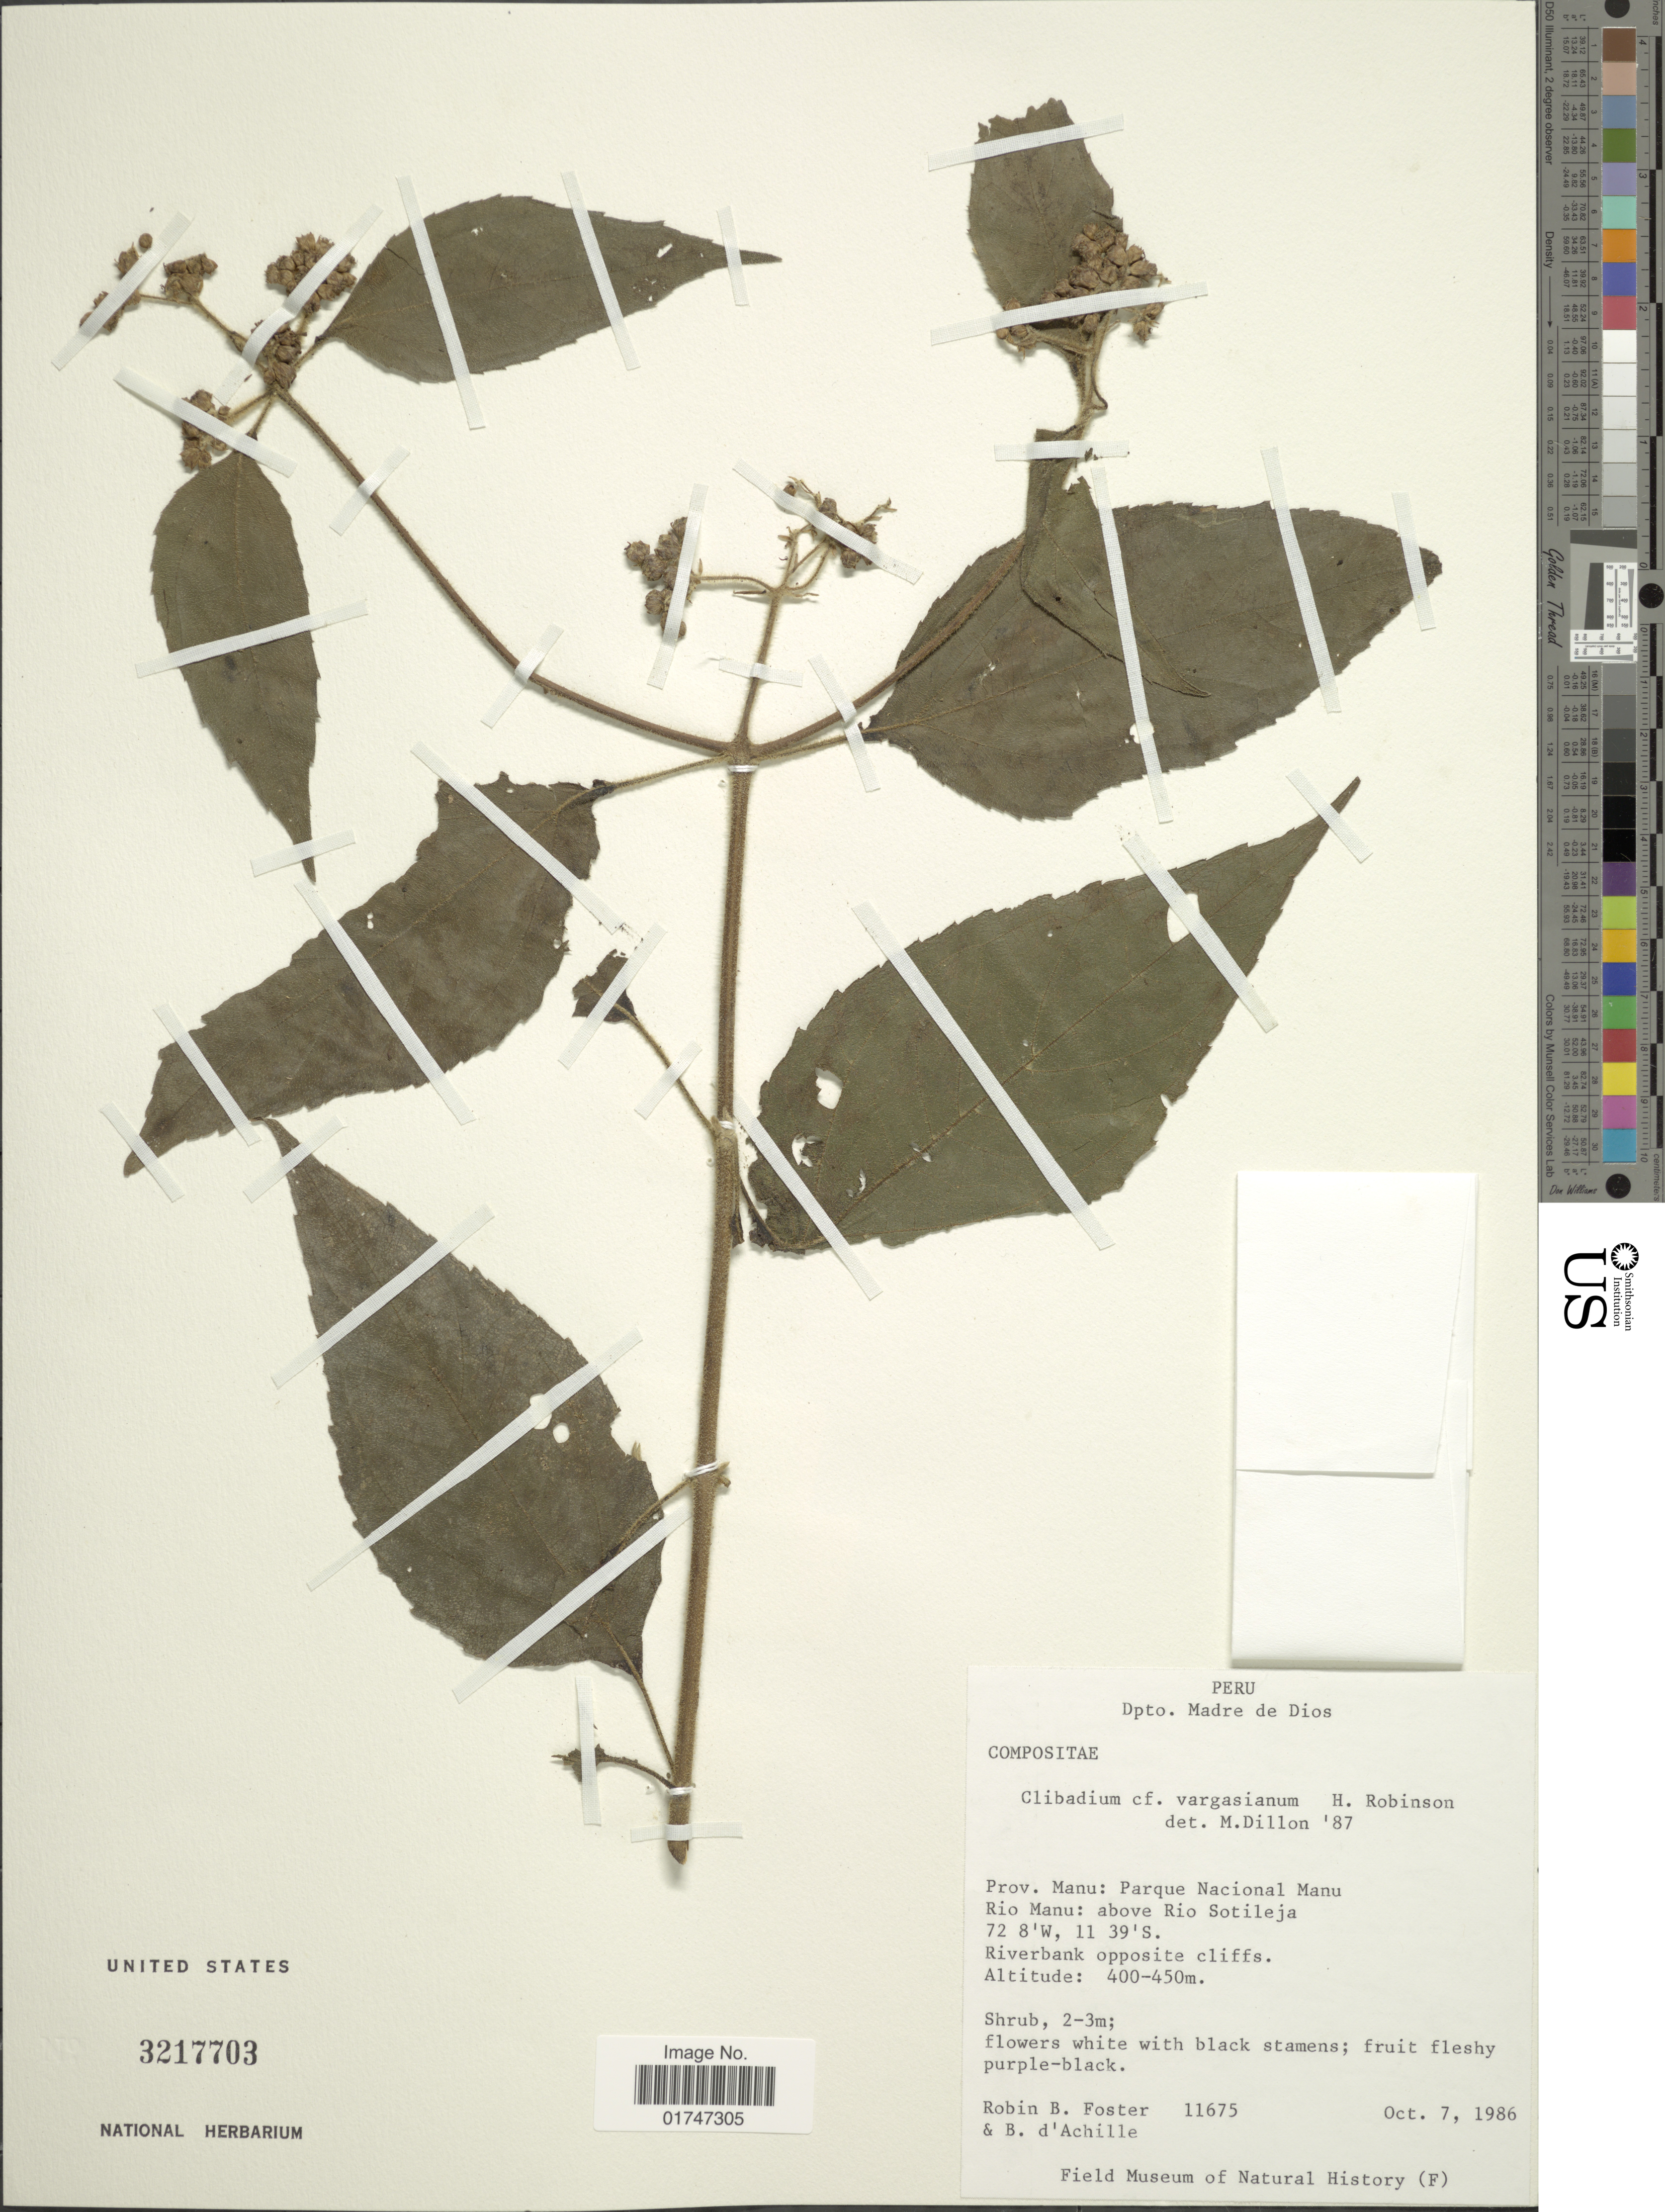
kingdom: Plantae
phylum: Tracheophyta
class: Magnoliopsida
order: Asterales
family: Asteraceae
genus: Clibadium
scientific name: Clibadium vargasianum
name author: H. Rob.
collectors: R. B. Foster & B. d'Achille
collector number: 11675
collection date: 1986-10-07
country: Peru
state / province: Madre de Dios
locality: Prov. Manu: Parque Nacional Manu. Rio Manu: above Rio Sotileja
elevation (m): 400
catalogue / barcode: US 3217703